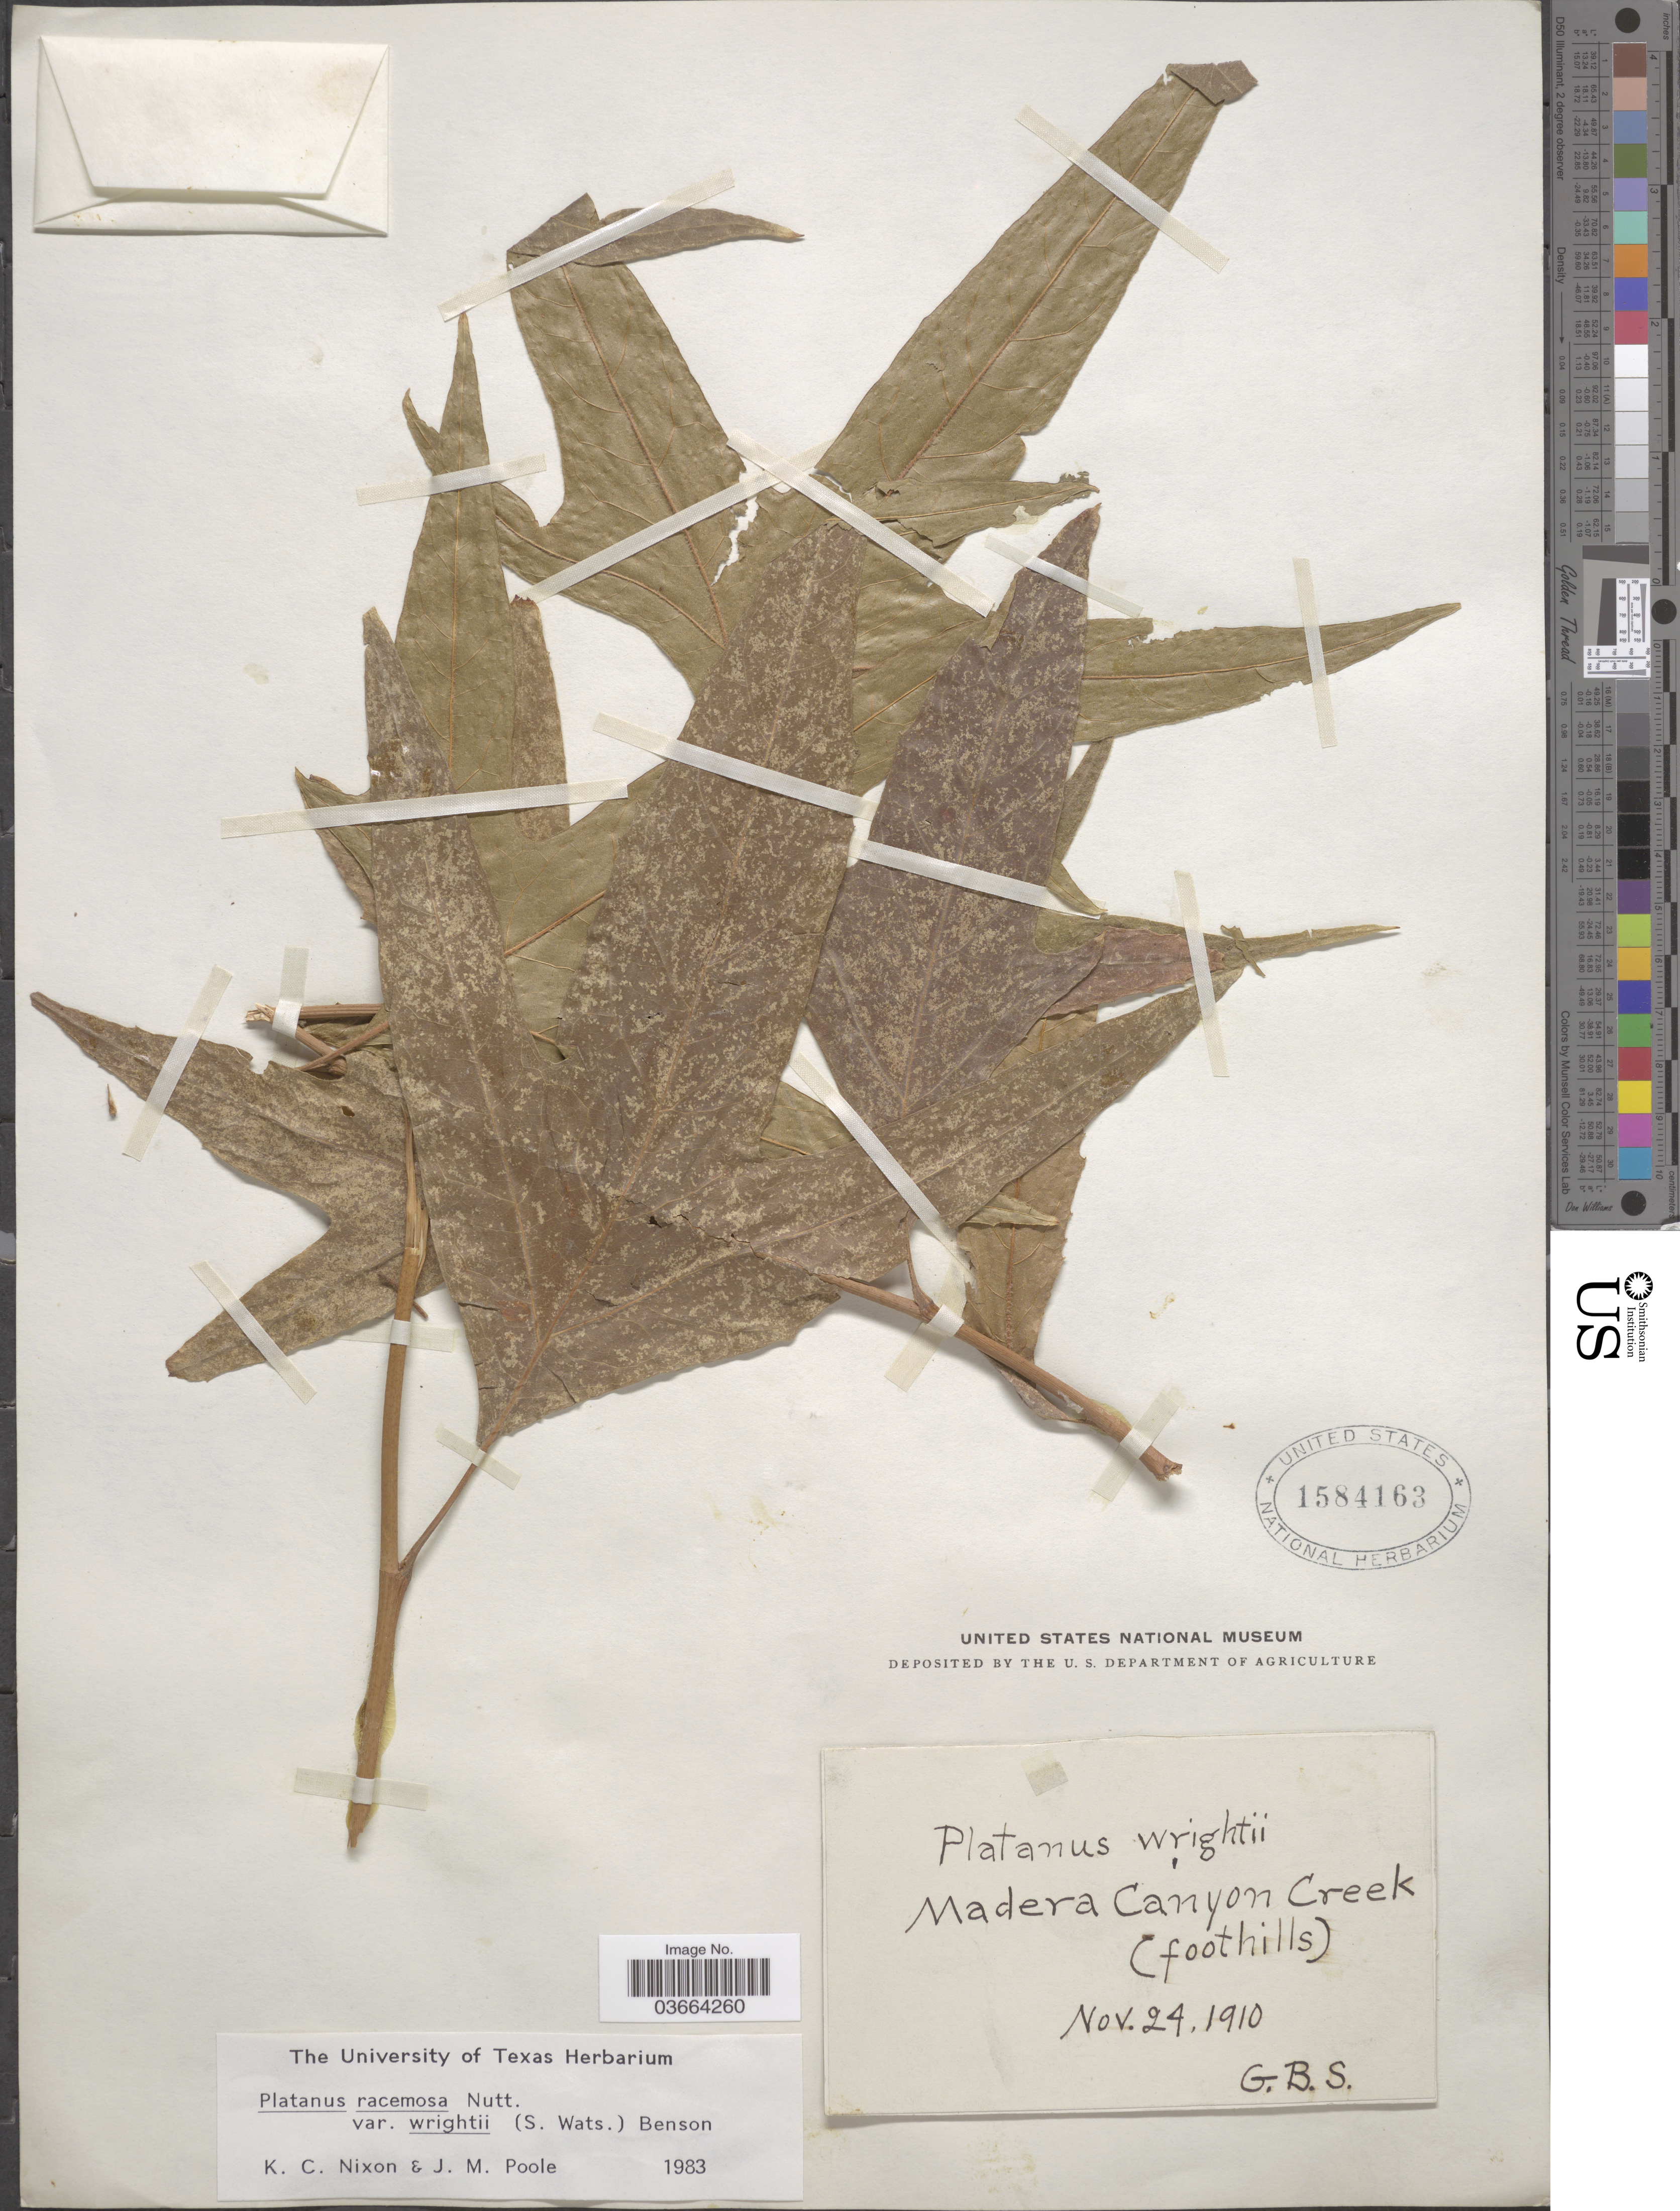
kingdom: Plantae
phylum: Tracheophyta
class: Magnoliopsida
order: Proteales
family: Platanaceae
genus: Platanus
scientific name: Platanus racemosa var. wrightii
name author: (S. Watson) L.D. Benson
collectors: G. B. S.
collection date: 1910-11-24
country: United States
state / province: Arizona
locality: Madera Canyon Creek (foothills).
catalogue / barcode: US 1584163